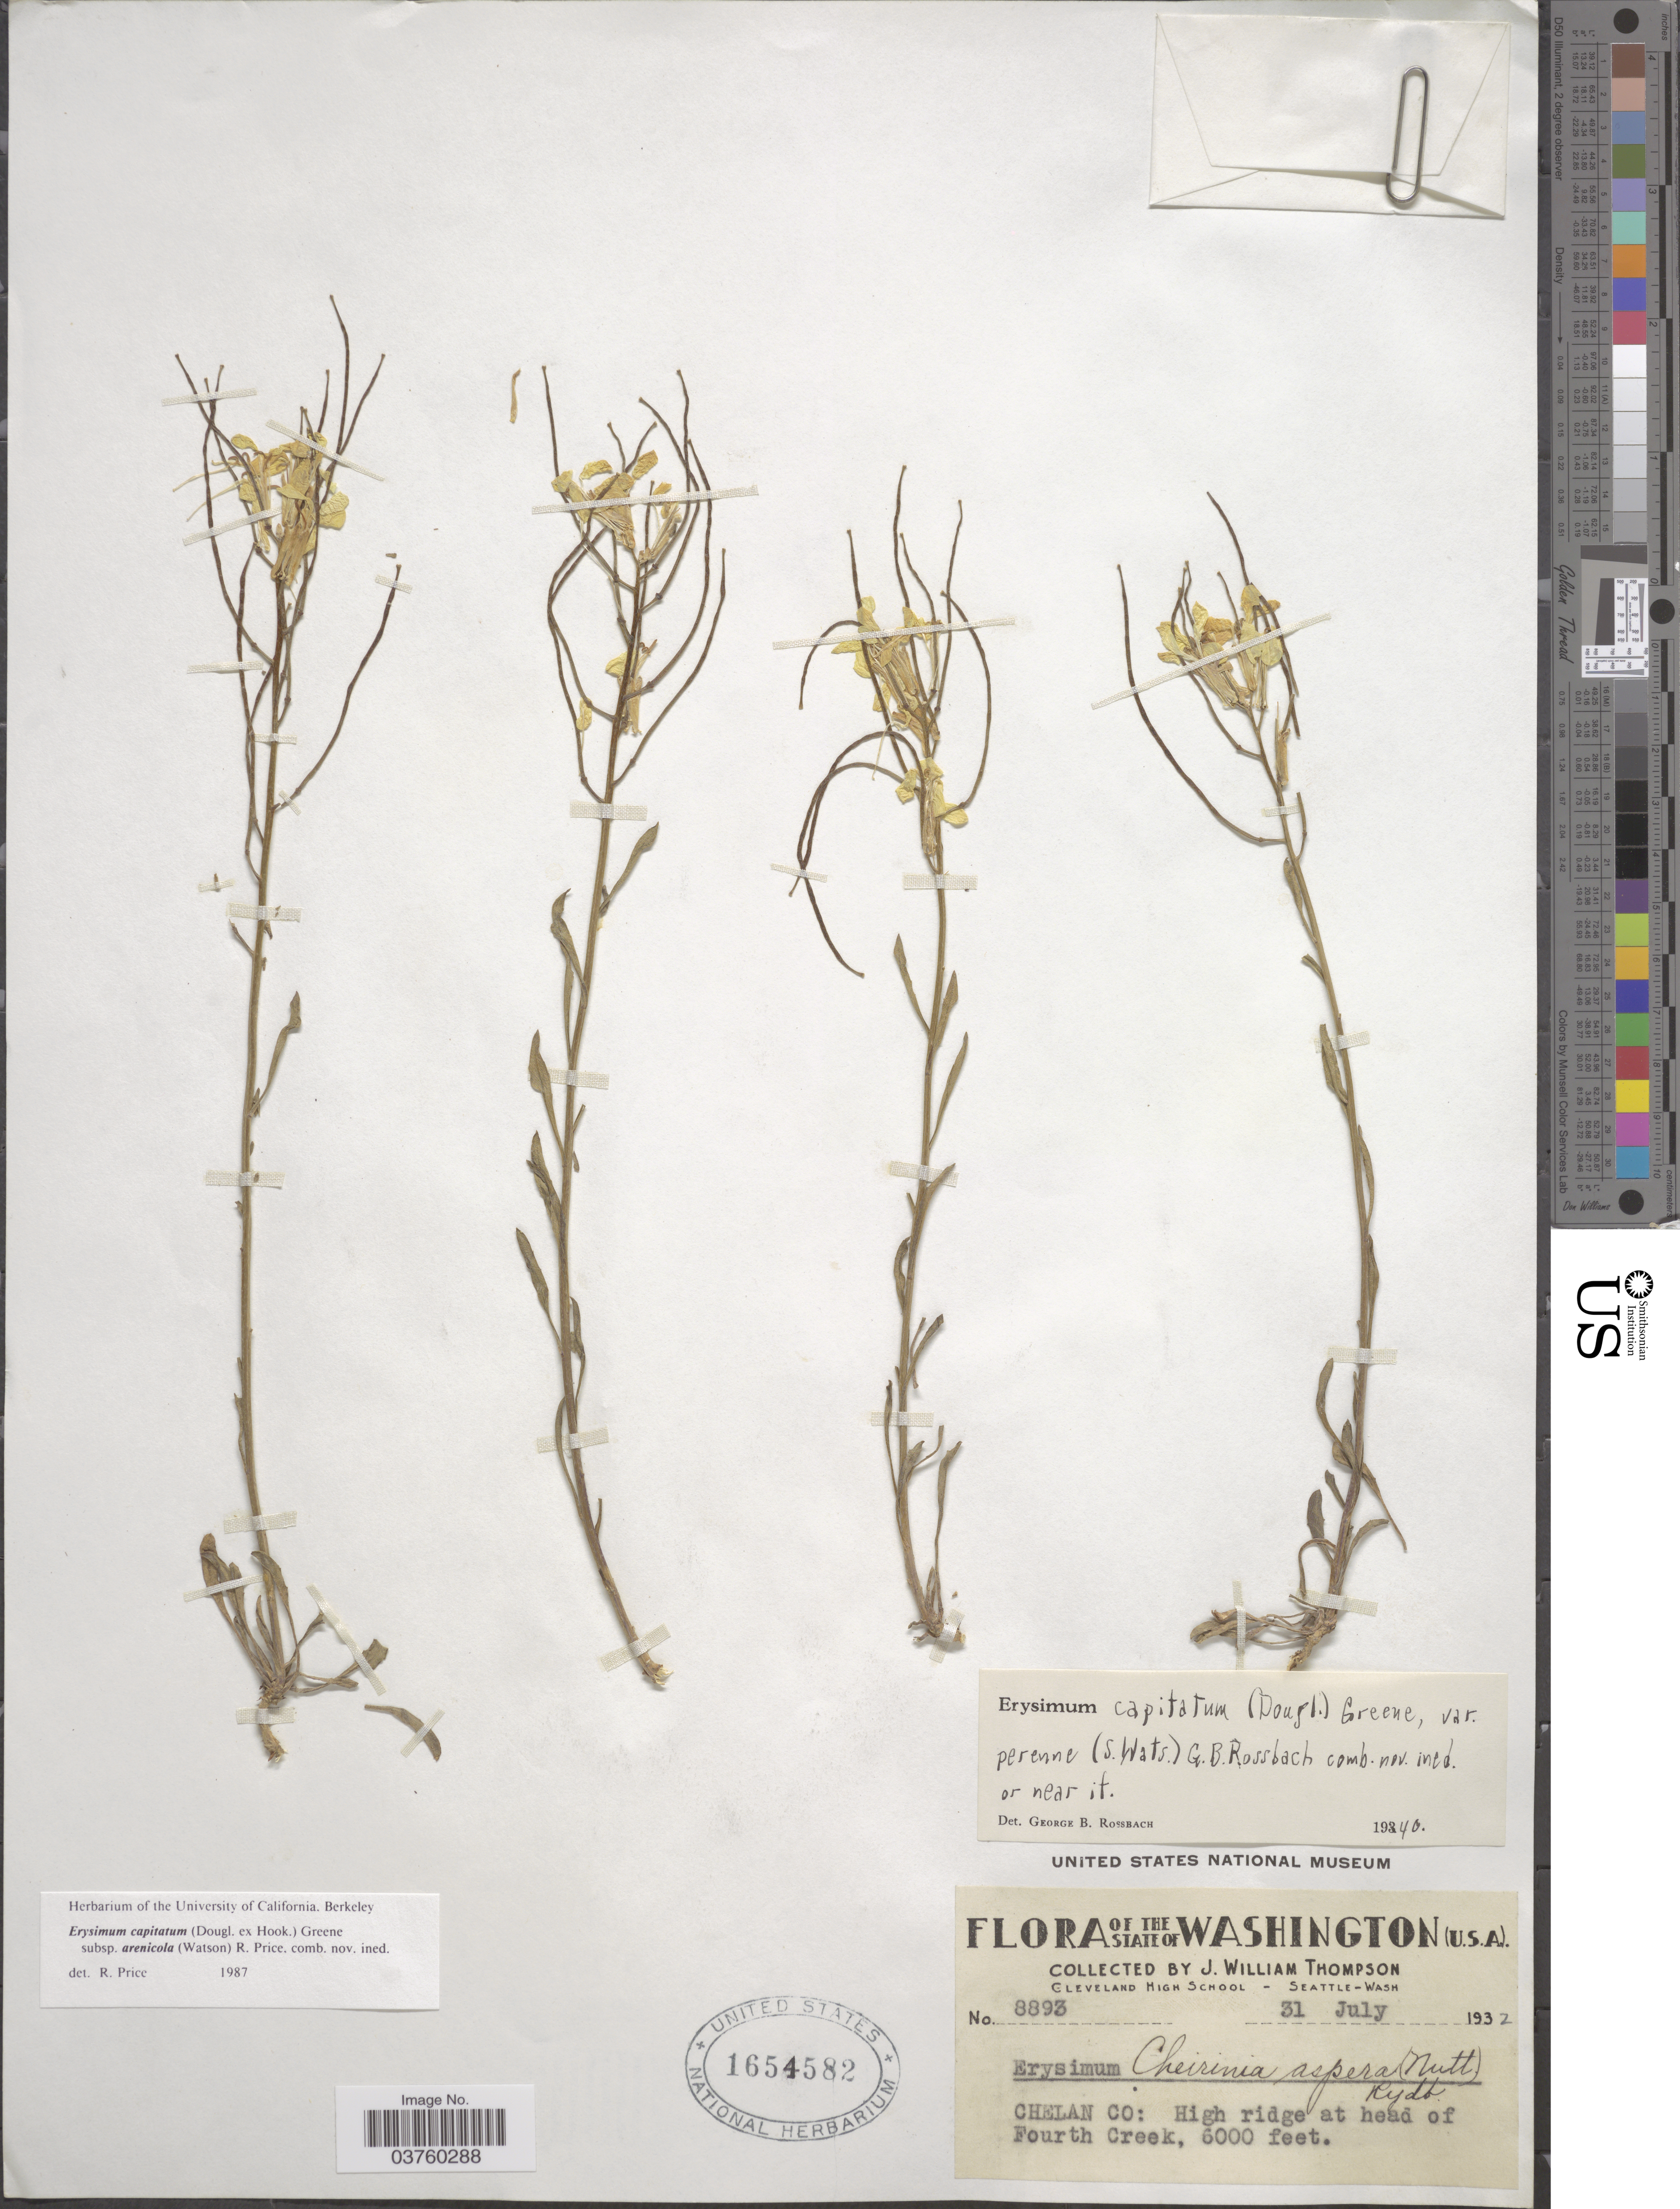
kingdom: Plantae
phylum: Tracheophyta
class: Magnoliopsida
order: Brassicales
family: Brassicaceae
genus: Erysimum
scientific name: Erysimum capitatum subsp. arenicola (S. Watson) R.A. Price, comb. nov. ined.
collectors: J. W. Thompson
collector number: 8893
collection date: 1932-07-31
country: United States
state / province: Washington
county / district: Chelan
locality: Chelan Co: High ridge at head of Fourth Creek.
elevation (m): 1829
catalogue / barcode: US 1654582